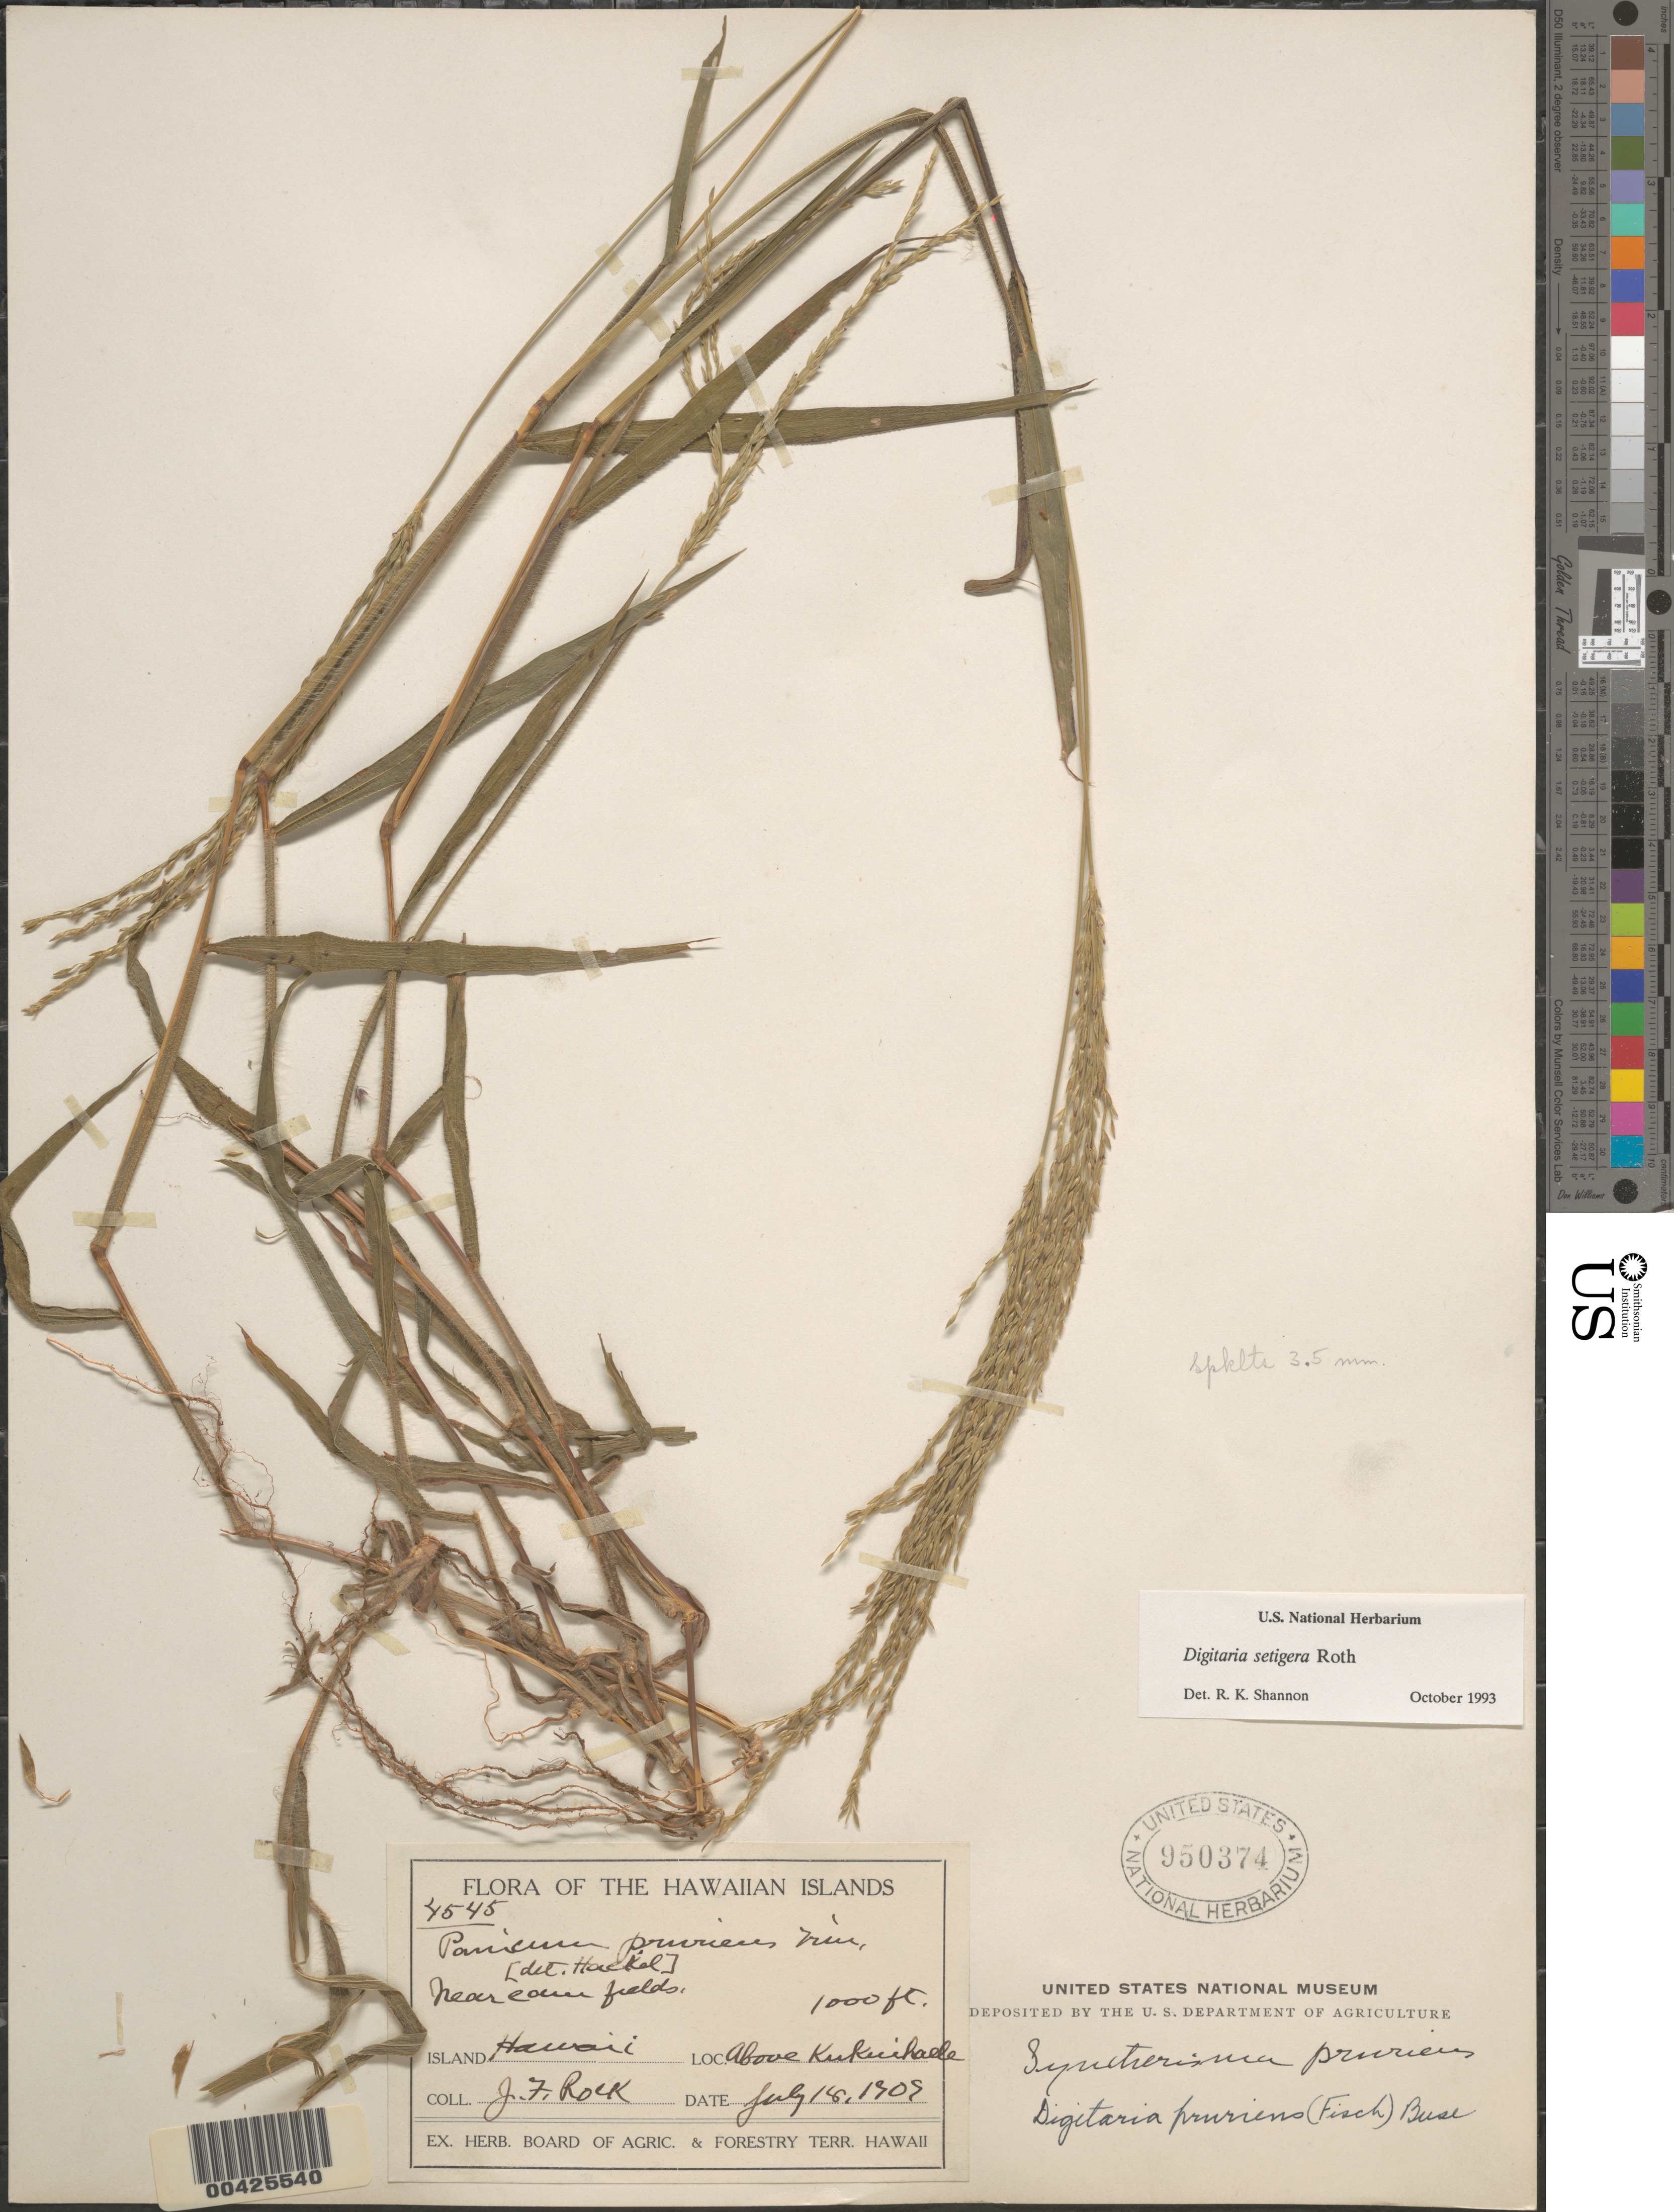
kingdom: Plantae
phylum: Tracheophyta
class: Liliopsida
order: Poales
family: Poaceae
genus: Digitaria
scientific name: Digitaria setigera var. setigera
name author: Roth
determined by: Faccenda, K.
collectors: J. F. Rock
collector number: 4545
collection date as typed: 18 Jul 1909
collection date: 1909-07-18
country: United States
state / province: Hawaii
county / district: Hawaii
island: Hawaii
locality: Above Kukuihaele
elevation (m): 305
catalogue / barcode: US 950374